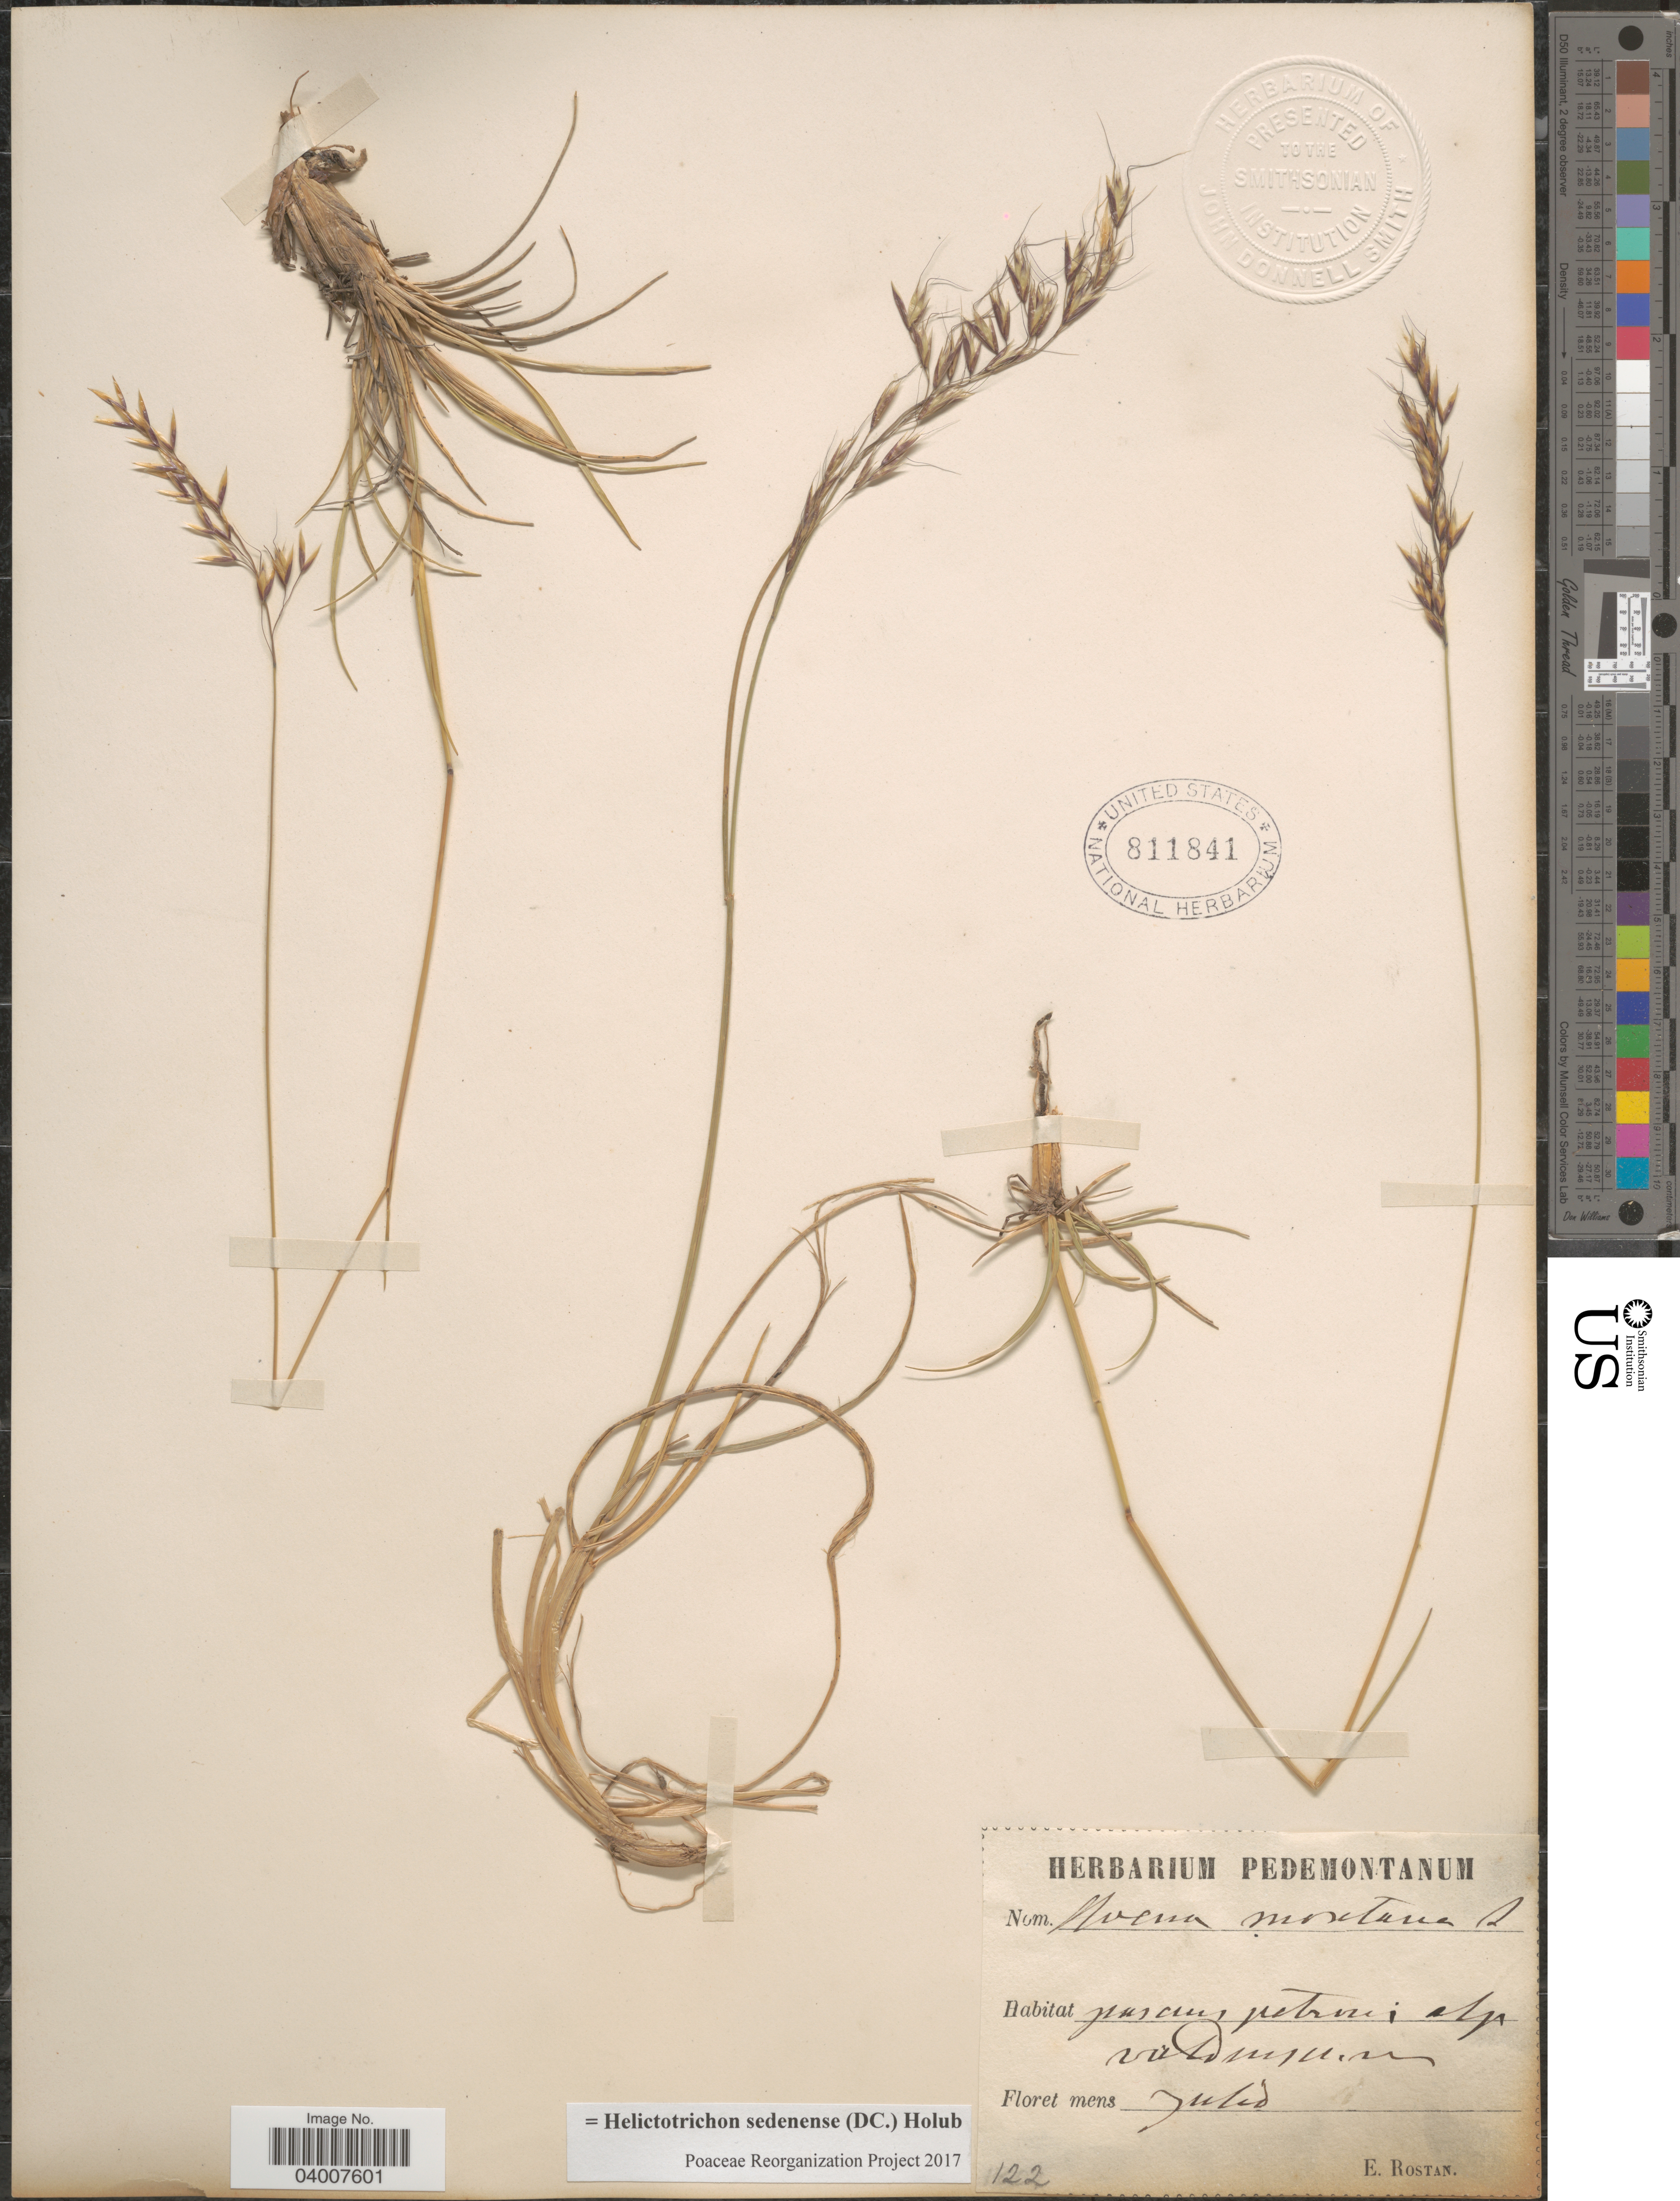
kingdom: Plantae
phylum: Tracheophyta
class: Liliopsida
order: Poales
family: Poaceae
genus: Helictotrichon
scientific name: Helictotrichon sedenense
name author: (DC.) Holub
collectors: E. Rostan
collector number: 122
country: Italy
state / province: Piedmont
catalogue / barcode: US 811841